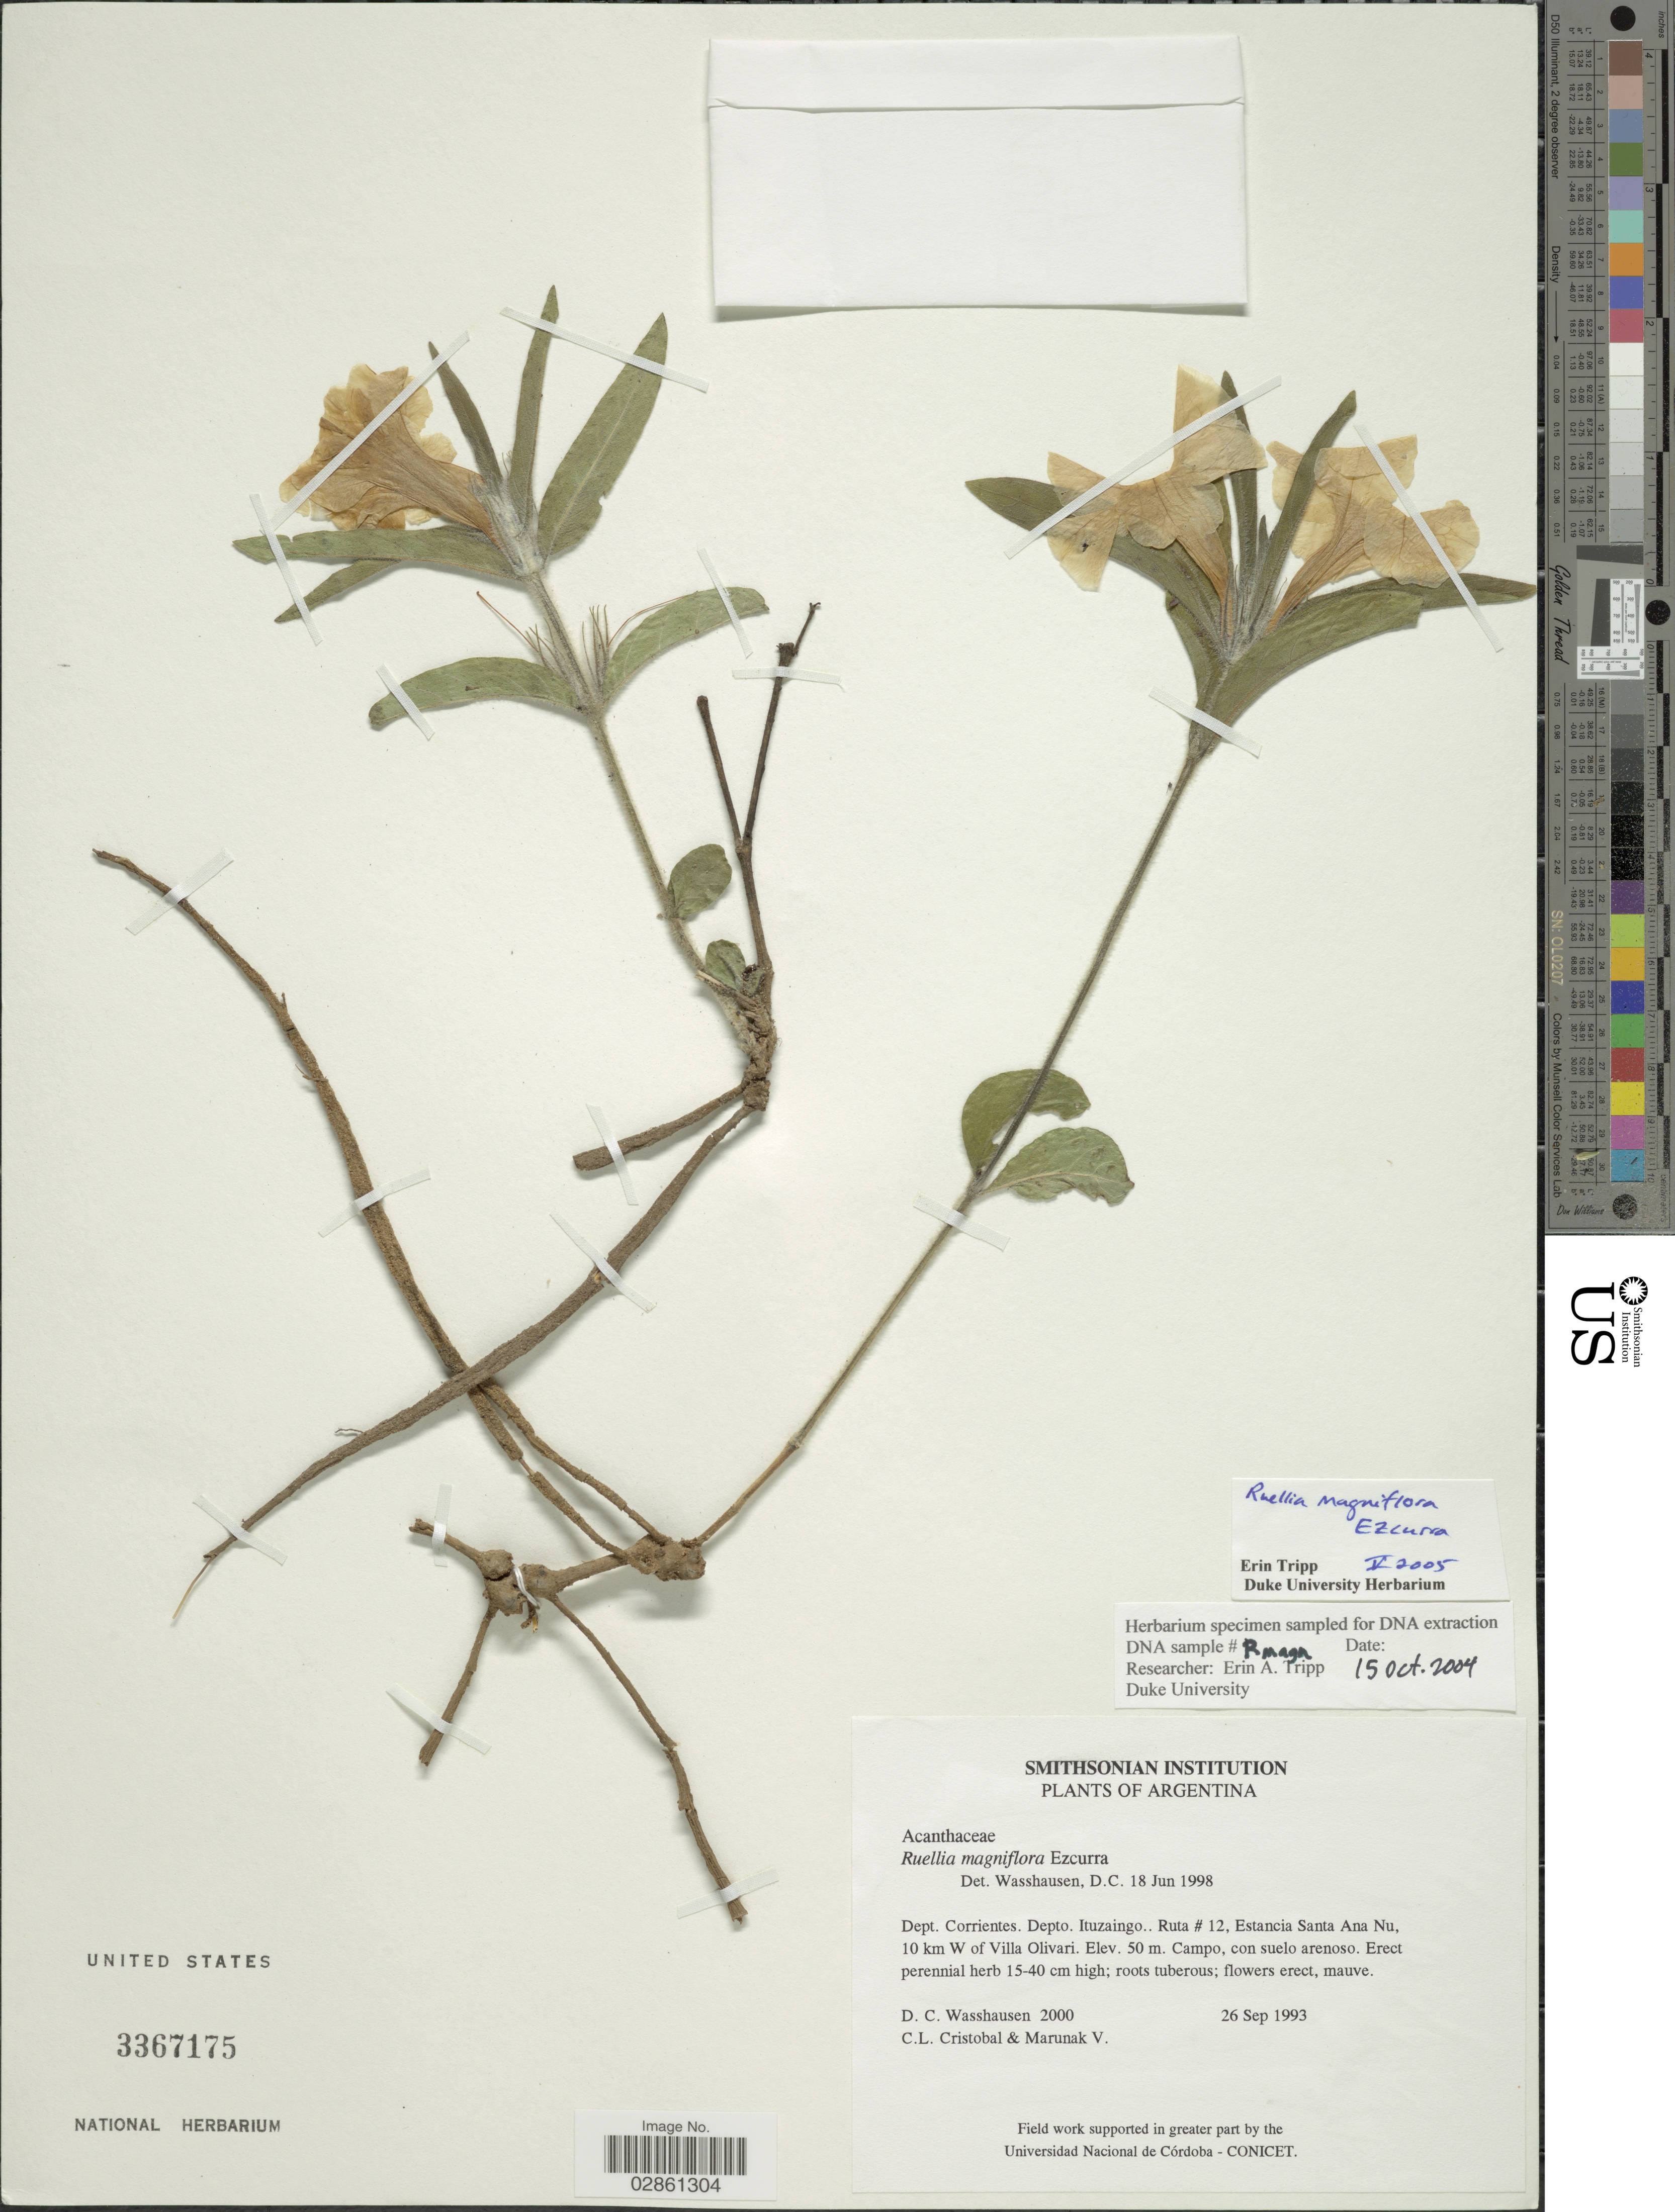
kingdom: Plantae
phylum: Tracheophyta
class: Magnoliopsida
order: Lamiales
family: Acanthaceae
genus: Ruellia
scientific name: Ruellia magniflora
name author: C. Ezcurra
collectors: D. C. Wasshausen, C. L. Cristóbal & V. Marunak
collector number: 2000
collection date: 1993-09-26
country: Argentina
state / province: Corrientes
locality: Dept. Corrientes. Depto. Ituzaingo.. Ruta #12, Estancia Santa Ana Nu, 10 km W of Villa Olivari.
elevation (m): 50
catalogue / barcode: US 3367175